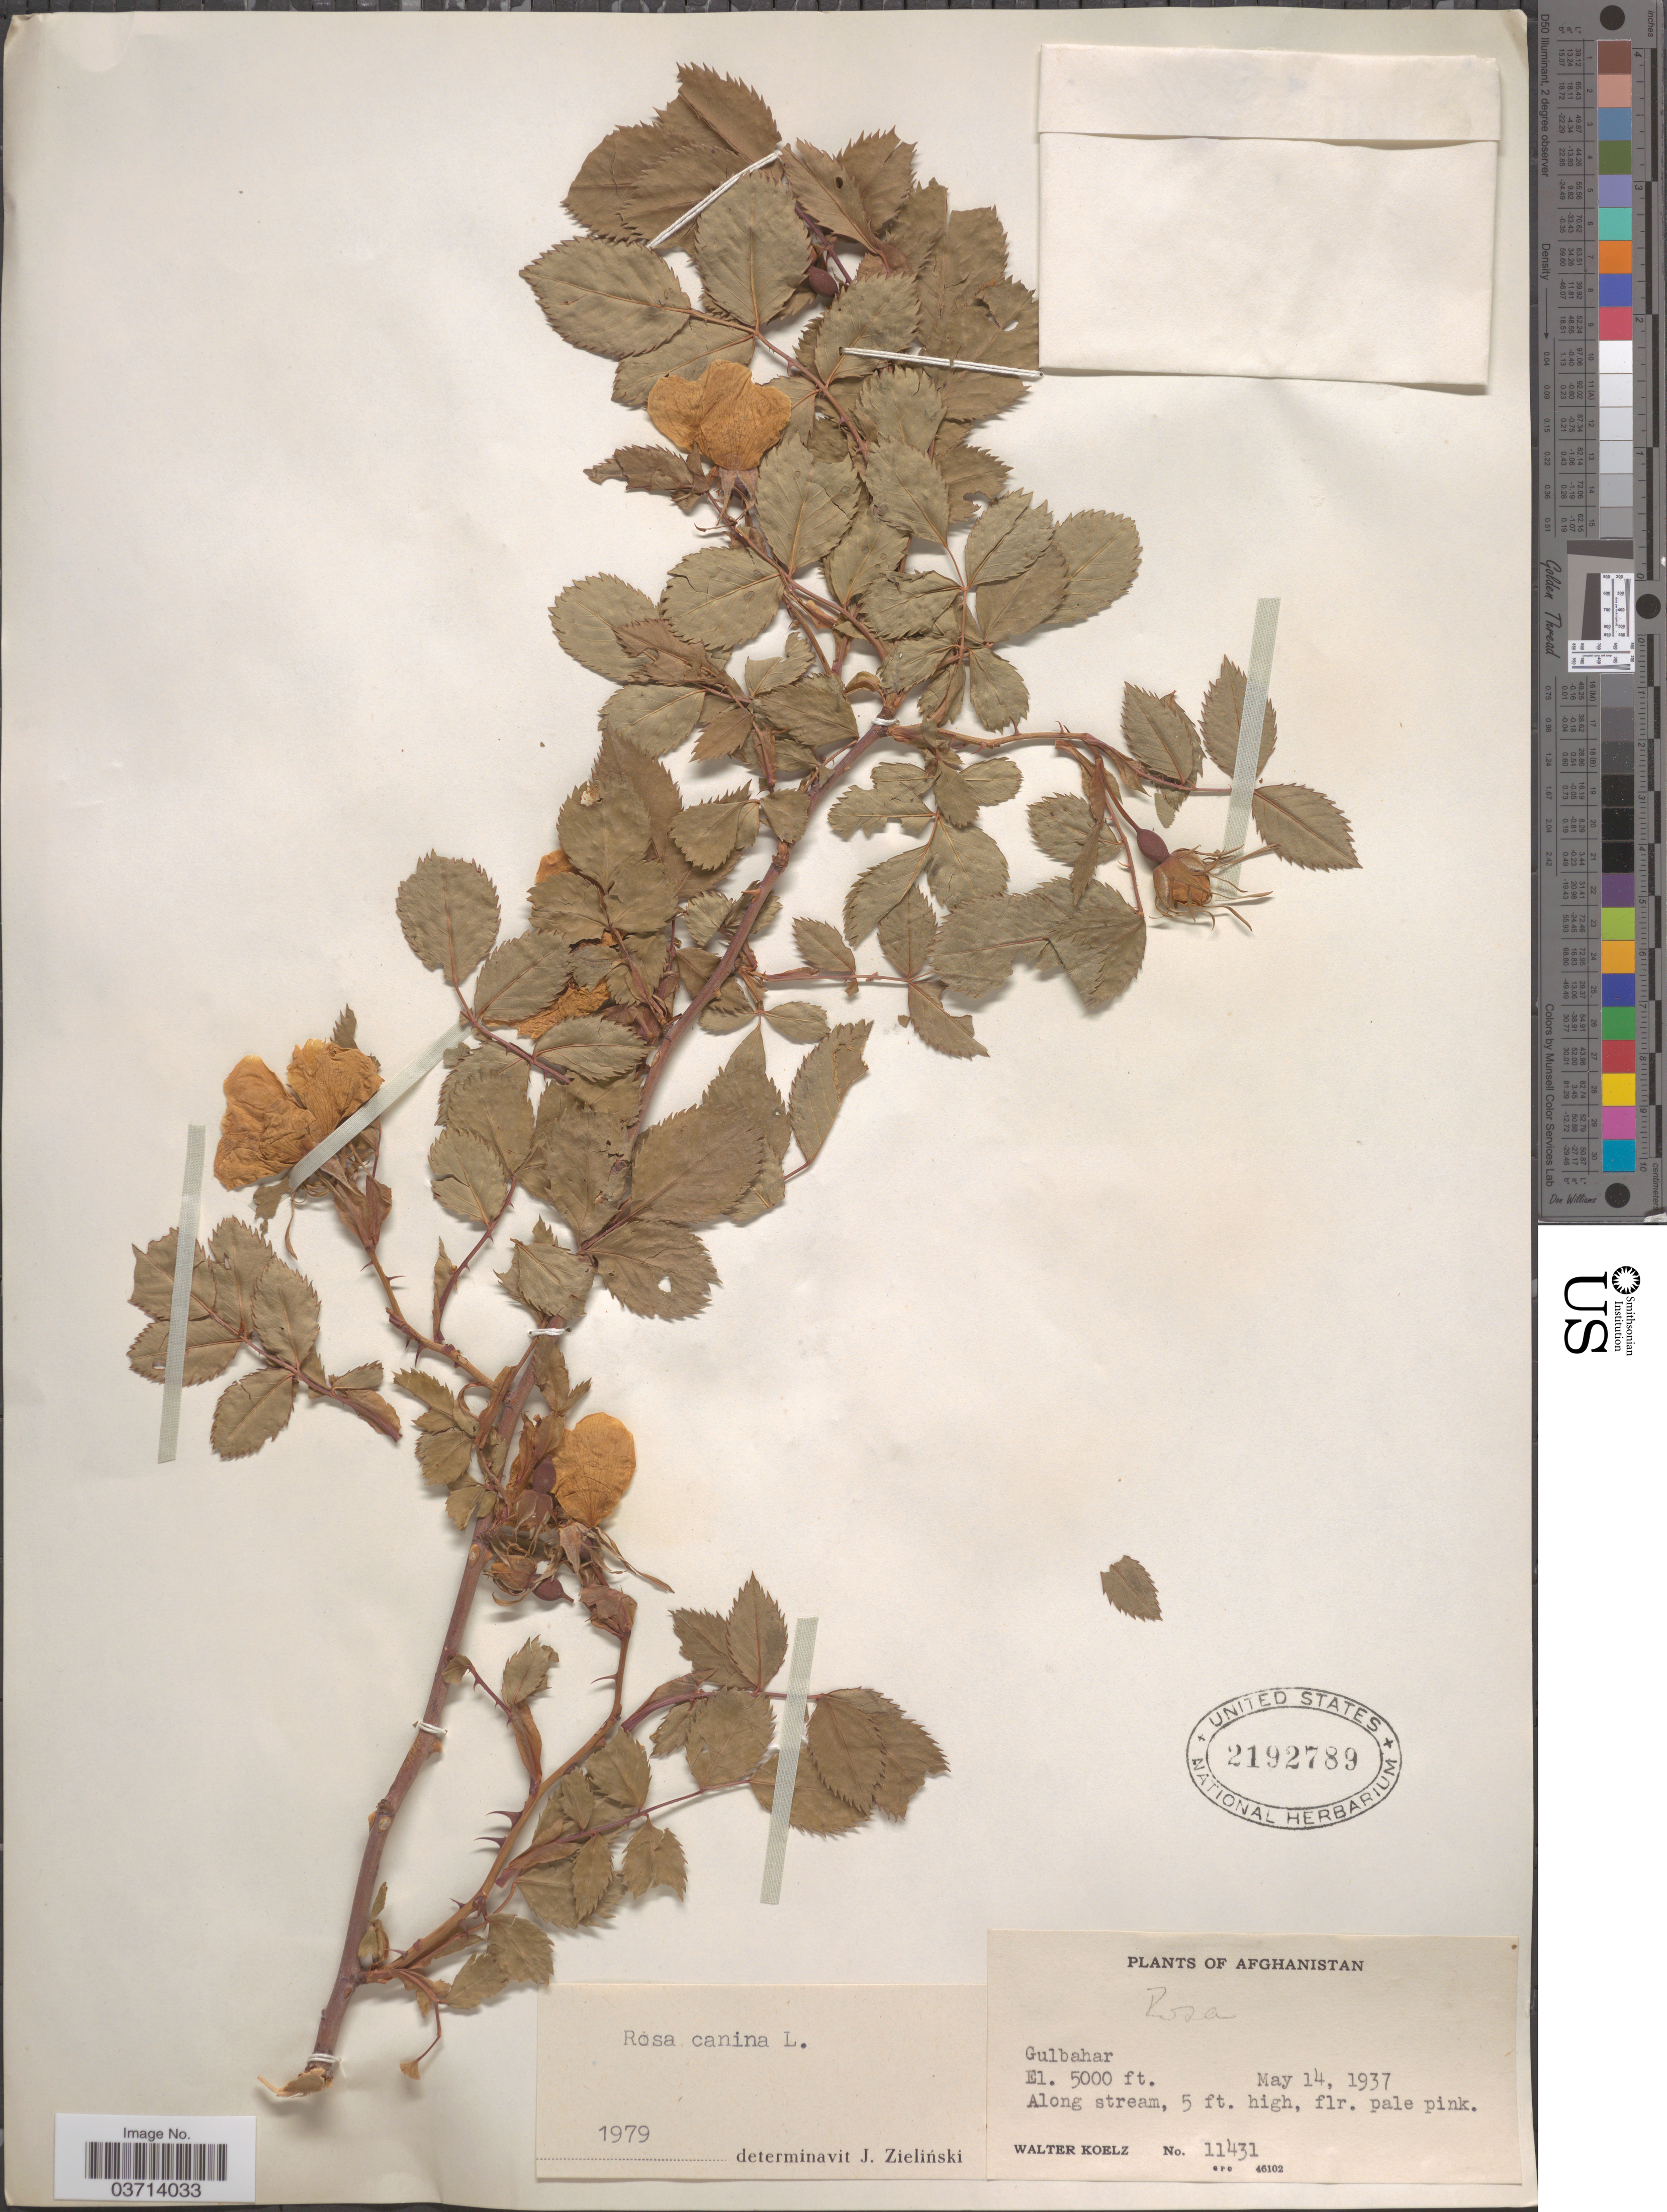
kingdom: Plantae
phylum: Tracheophyta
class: Magnoliopsida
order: Rosales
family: Rosaceae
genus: Rosa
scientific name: Rosa canina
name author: L.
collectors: W. N. Koelz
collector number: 11431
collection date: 1937-05-14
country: Afghanistan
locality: Gulbahar.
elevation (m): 1524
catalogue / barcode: US 2192789